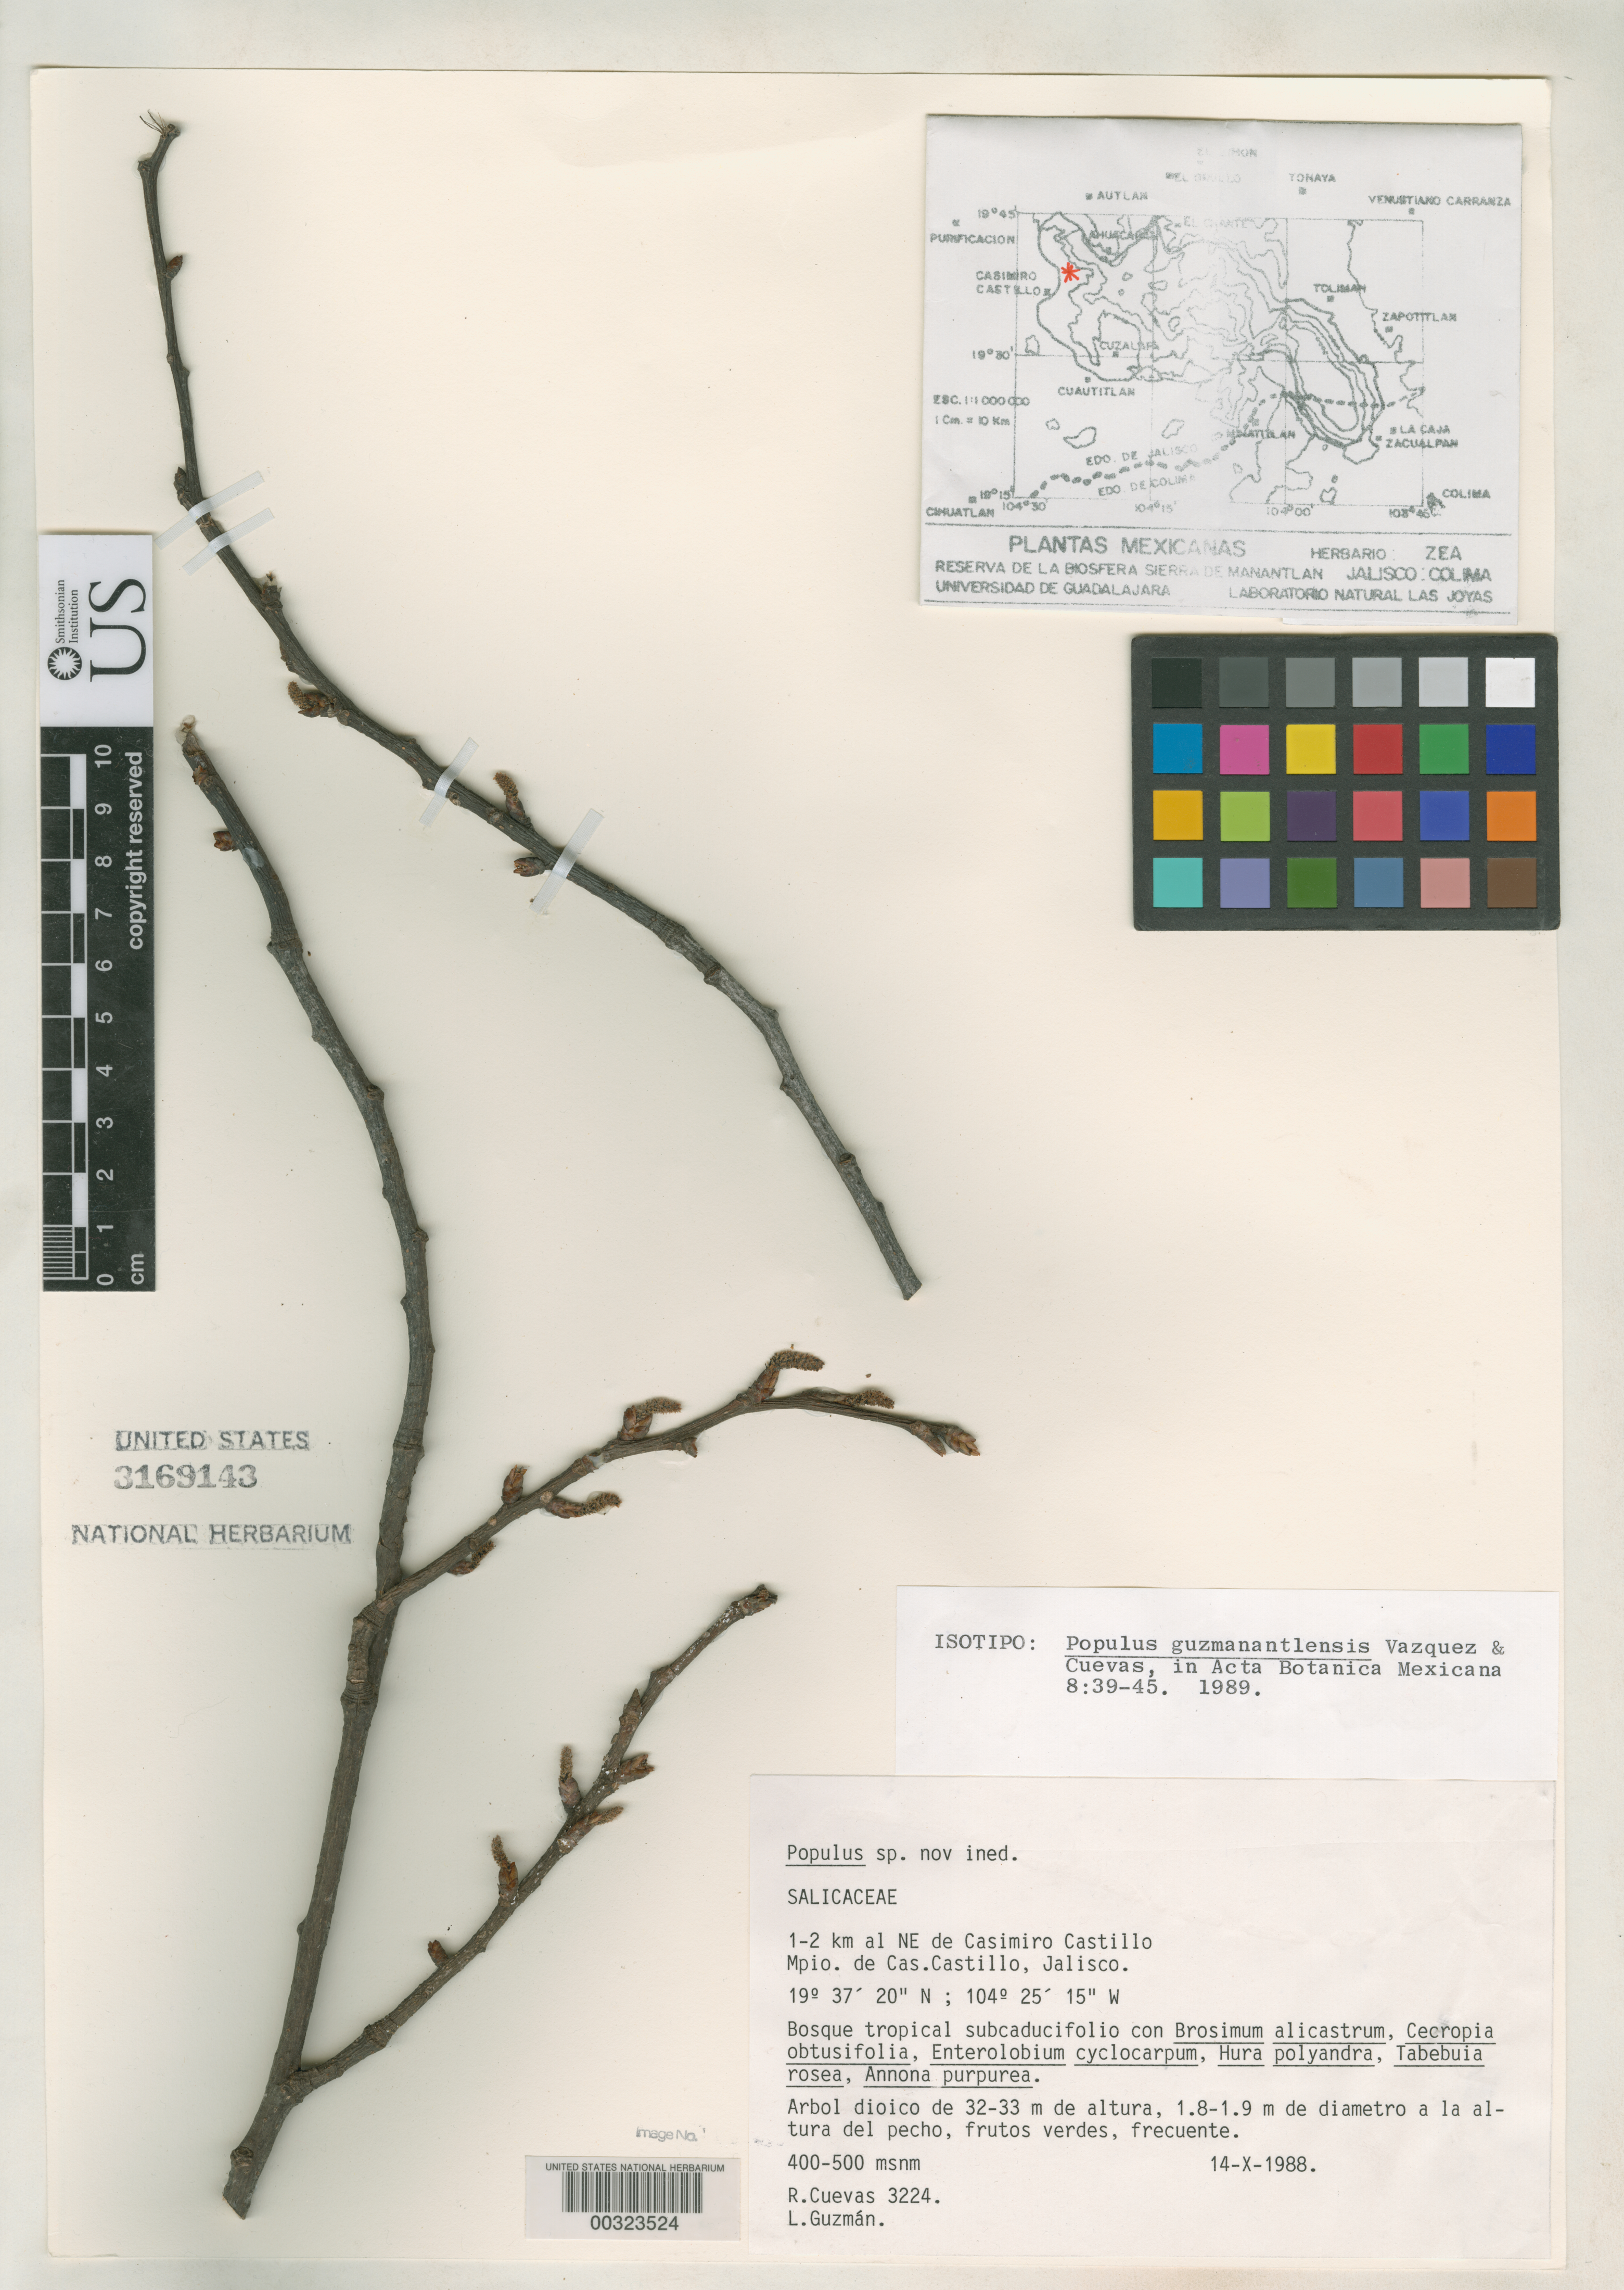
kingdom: Plantae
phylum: Tracheophyta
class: Magnoliopsida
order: Malpighiales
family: Salicaceae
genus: Populus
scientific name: Populus guzmanantlensis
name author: Vazquez & Cuevas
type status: Isotype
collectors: R. Cuevas & L. Guzman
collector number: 3224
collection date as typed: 14 Oct 1988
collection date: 1988-10-14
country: Mexico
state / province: Jalisco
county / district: Casimiro Castillo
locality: Ca. 1-2 km NE de Casimiro Castillo.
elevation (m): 400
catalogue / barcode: US 3169143